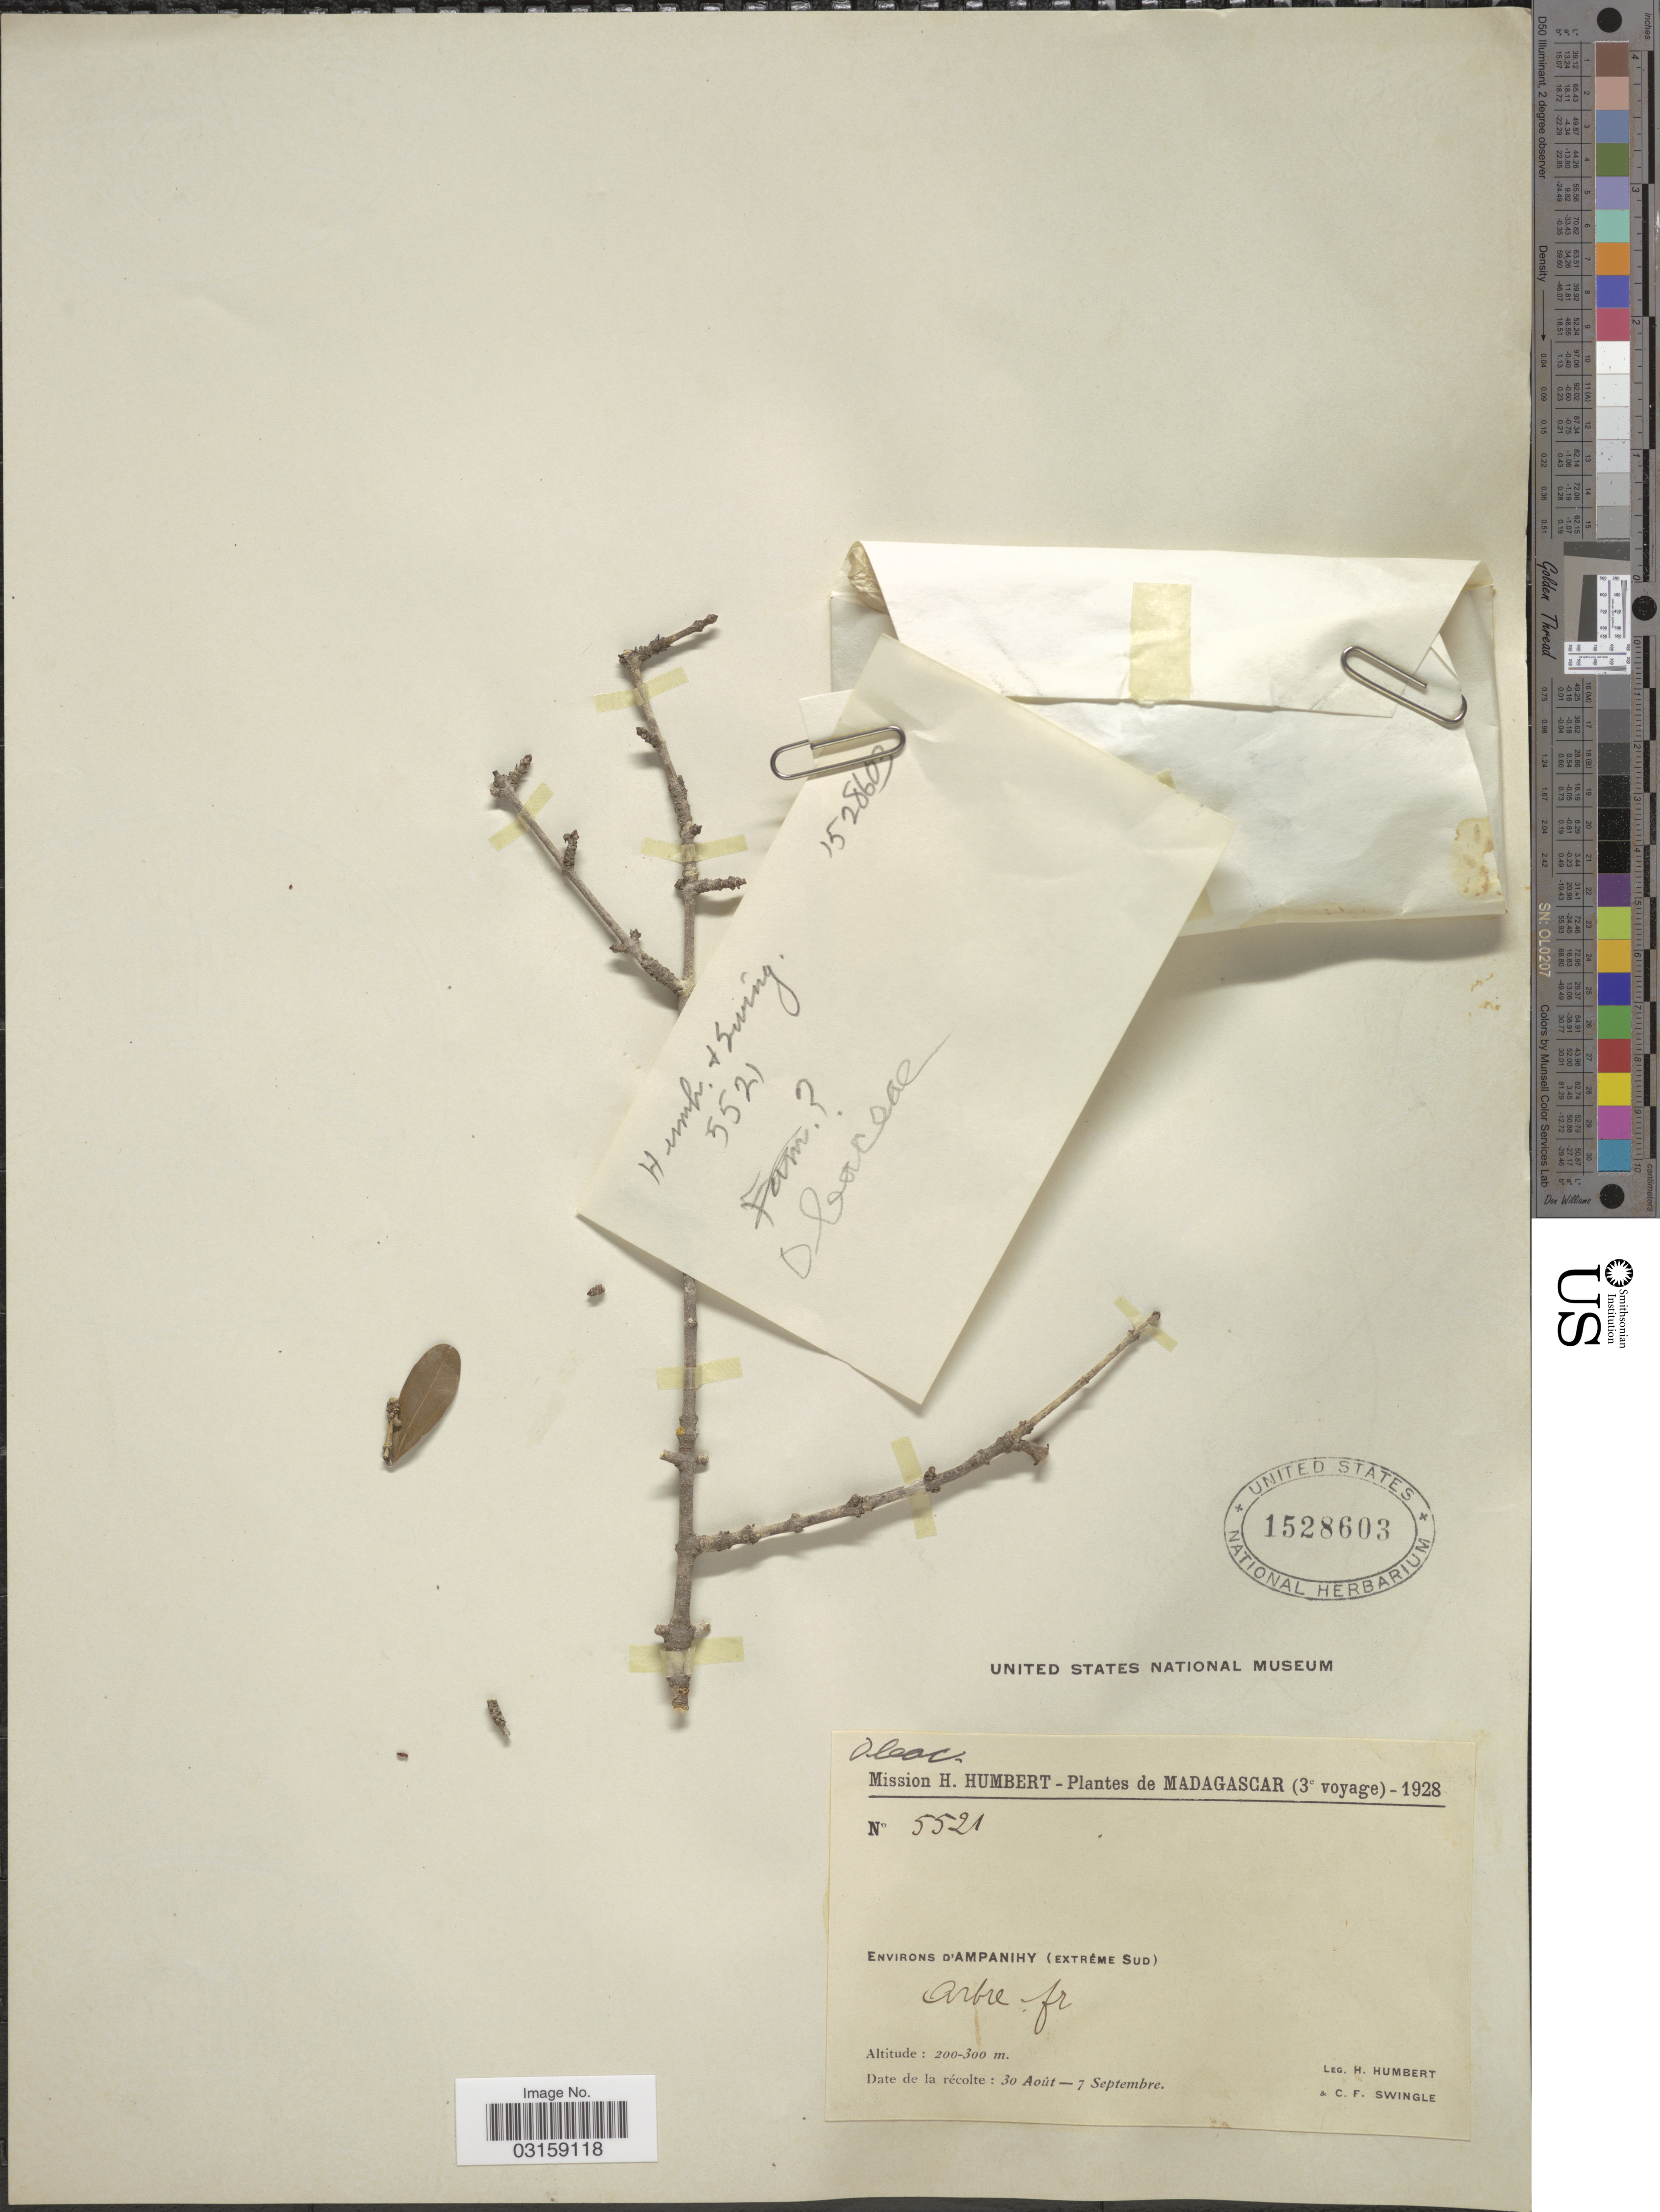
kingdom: Plantae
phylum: Tracheophyta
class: Magnoliopsida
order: Lamiales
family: Oleaceae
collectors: H. Humbert & C. Swingle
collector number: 5521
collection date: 1928-08-30/1928-09-07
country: Madagascar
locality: Environs d'Ampanihy (Extréme Sud).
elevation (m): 200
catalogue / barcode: US 1528603